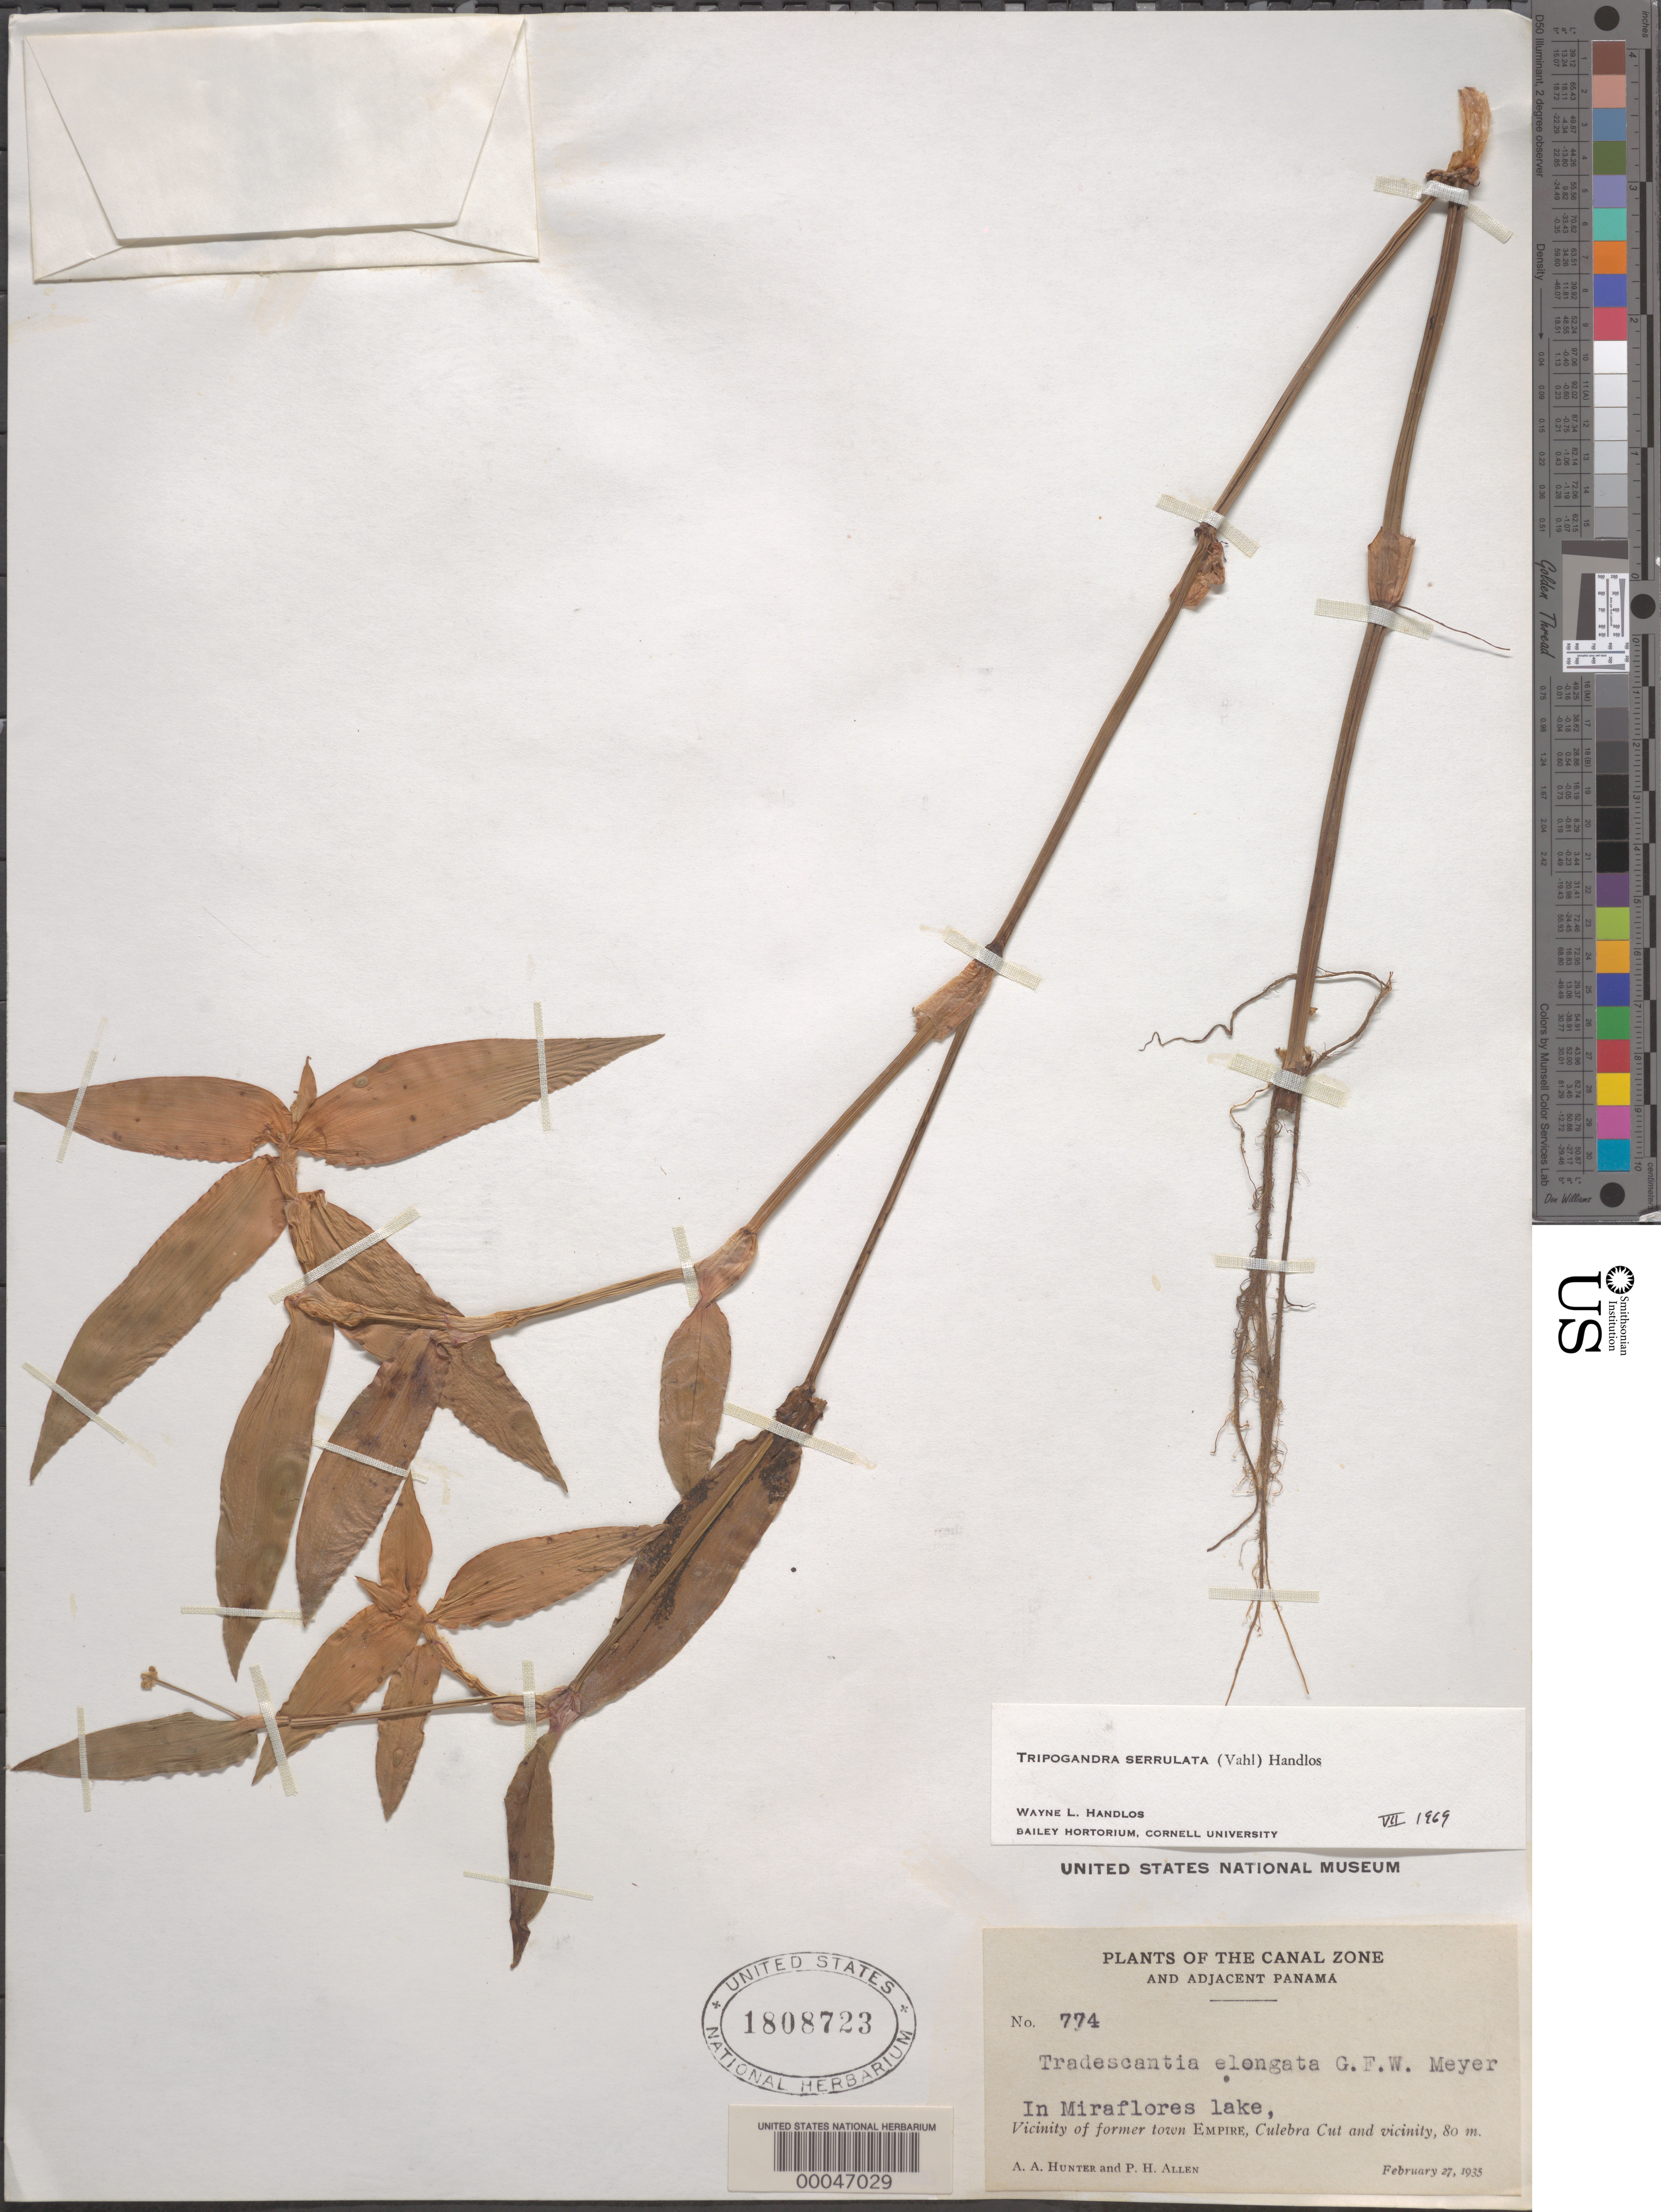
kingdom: Plantae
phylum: Tracheophyta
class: Liliopsida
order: Commelinales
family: Commelinaceae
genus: Tripogandra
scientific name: Tripogandra serrulata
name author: (Vahl) Handlos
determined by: Handlos, W. L.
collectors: A. Hunter & P. H. Allen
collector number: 774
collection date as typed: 27 Feb 1935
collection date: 1935-02-27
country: Panama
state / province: Panamá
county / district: Canal Zone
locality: Miraflores Lake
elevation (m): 80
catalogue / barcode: US 1808723